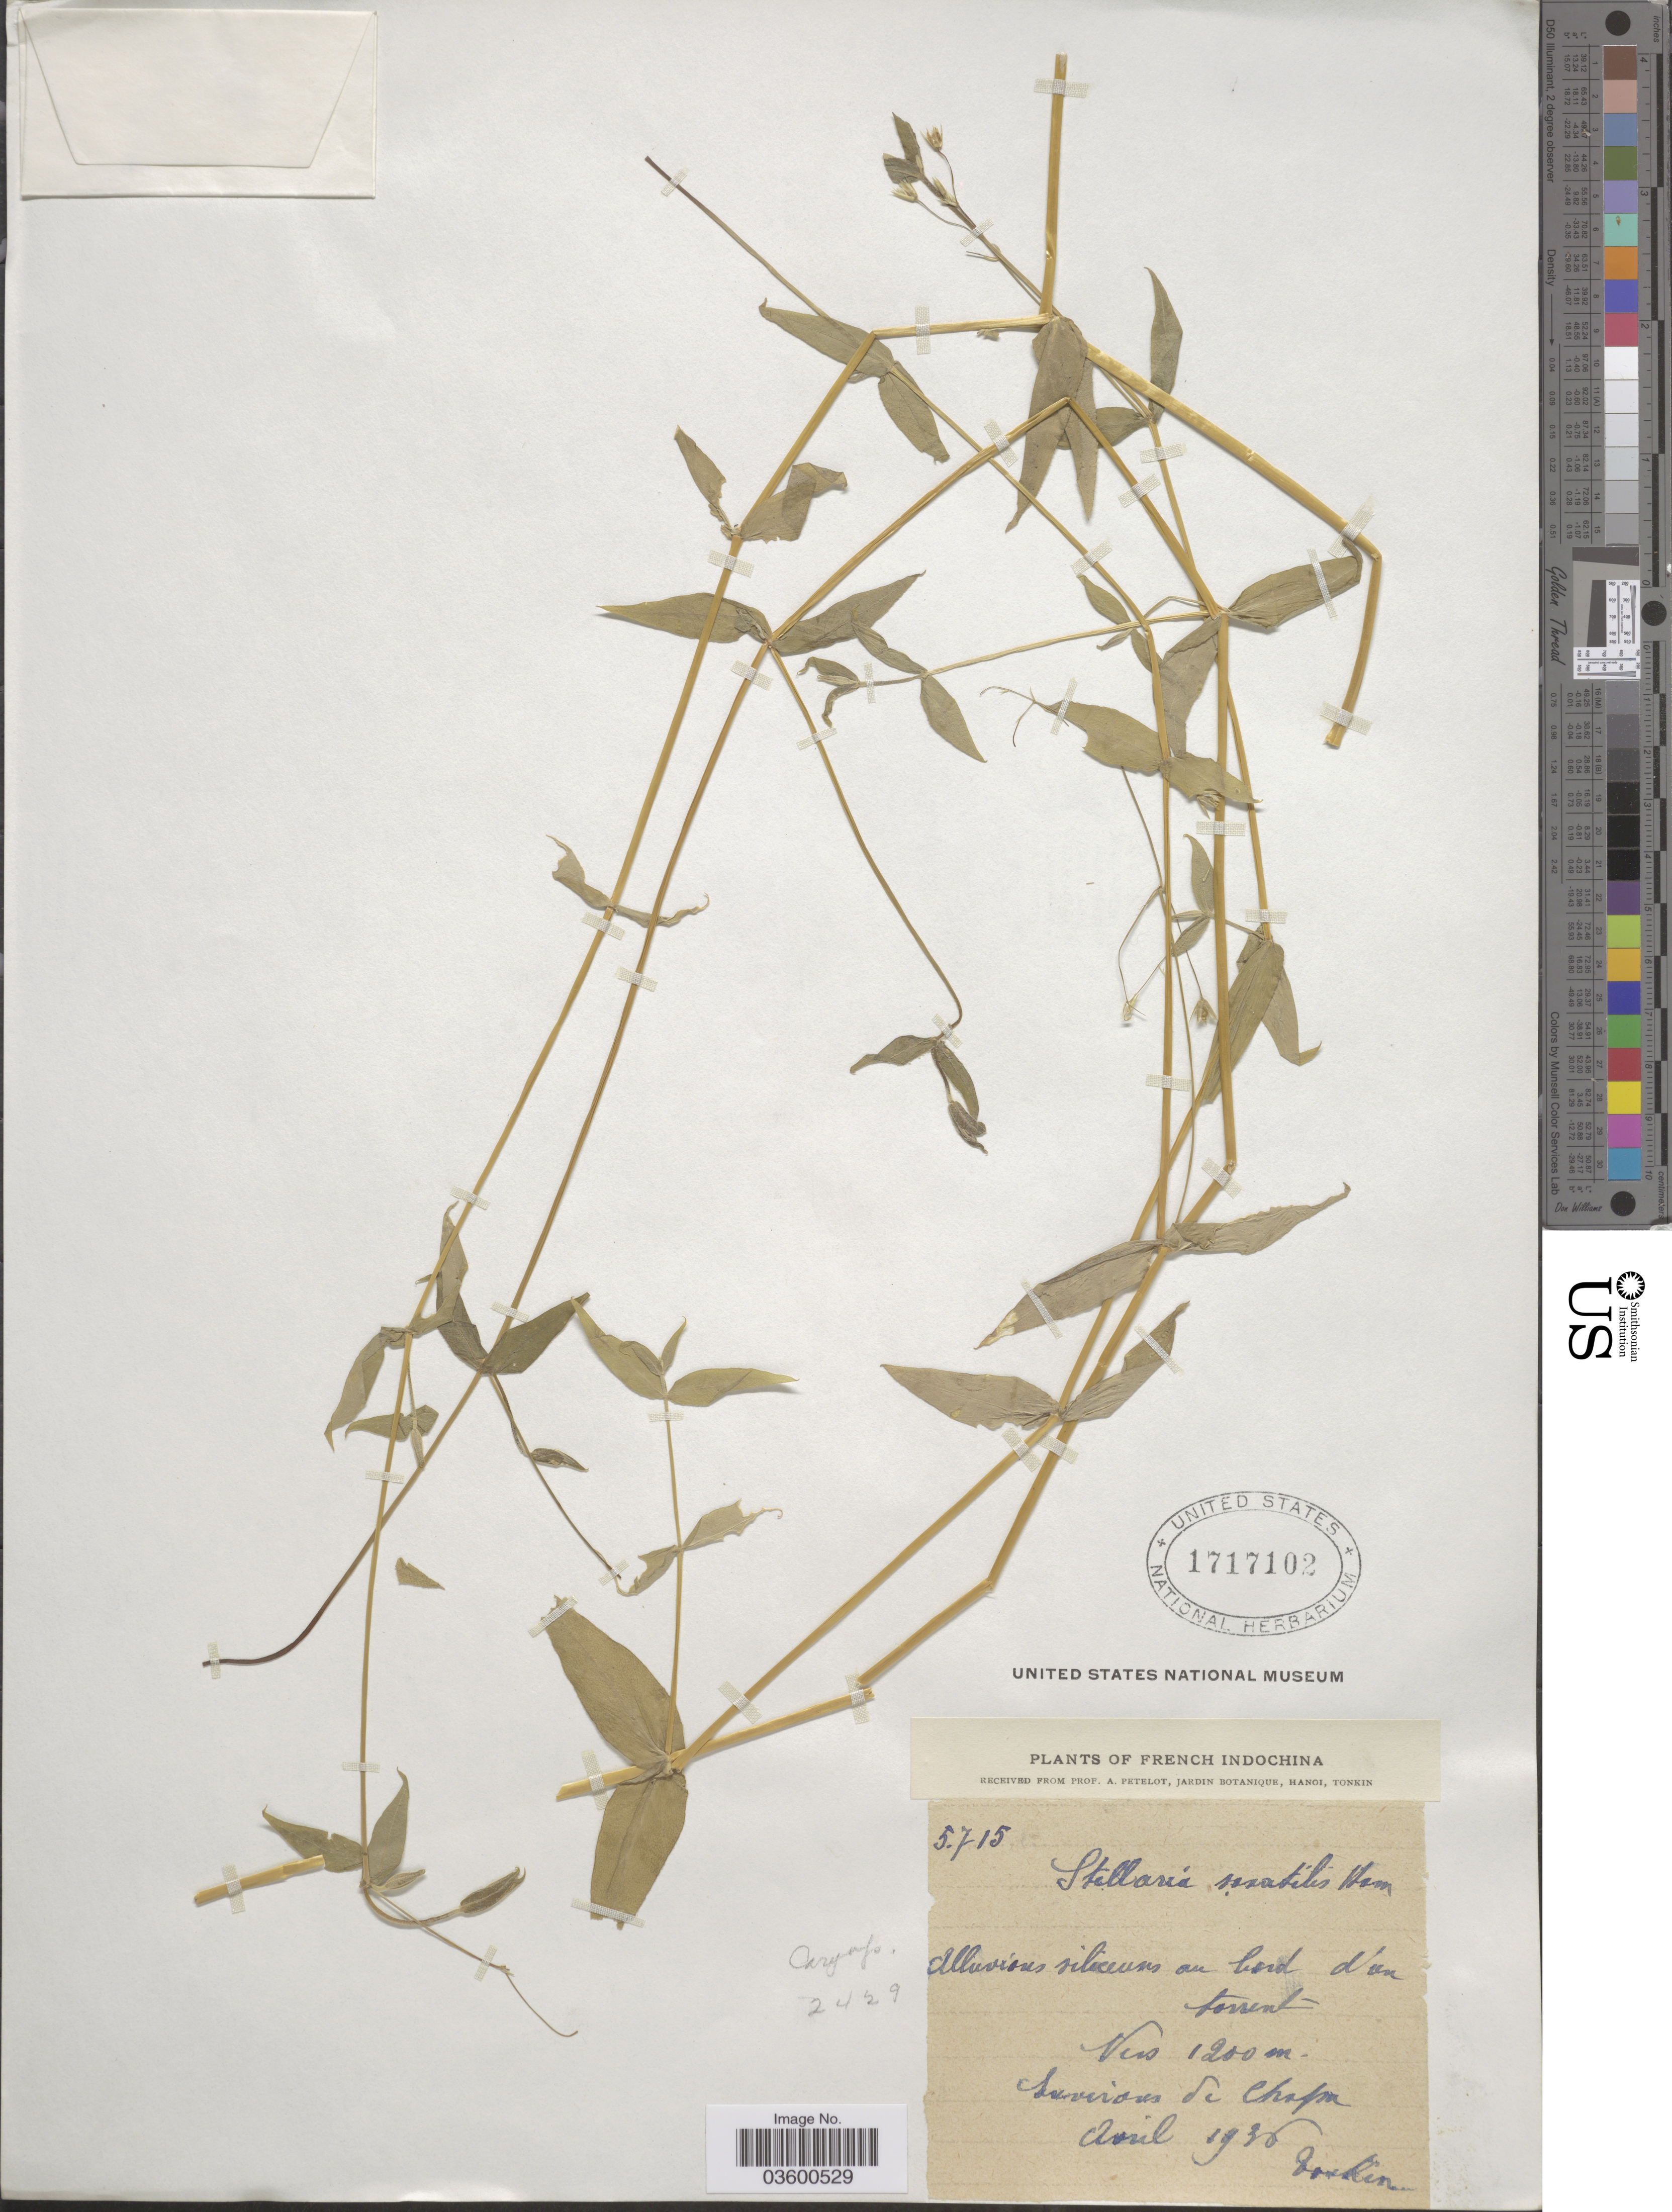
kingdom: Plantae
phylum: Tracheophyta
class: Magnoliopsida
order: Caryophyllales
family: Caryophyllaceae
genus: Stellaria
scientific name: Stellaria saxatilis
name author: Buch.-Ham. ex D. Don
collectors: Pételot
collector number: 5715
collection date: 1936-04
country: Vietnam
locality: French Indochina. Environs de Chapa.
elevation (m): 1200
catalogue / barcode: US 1717102